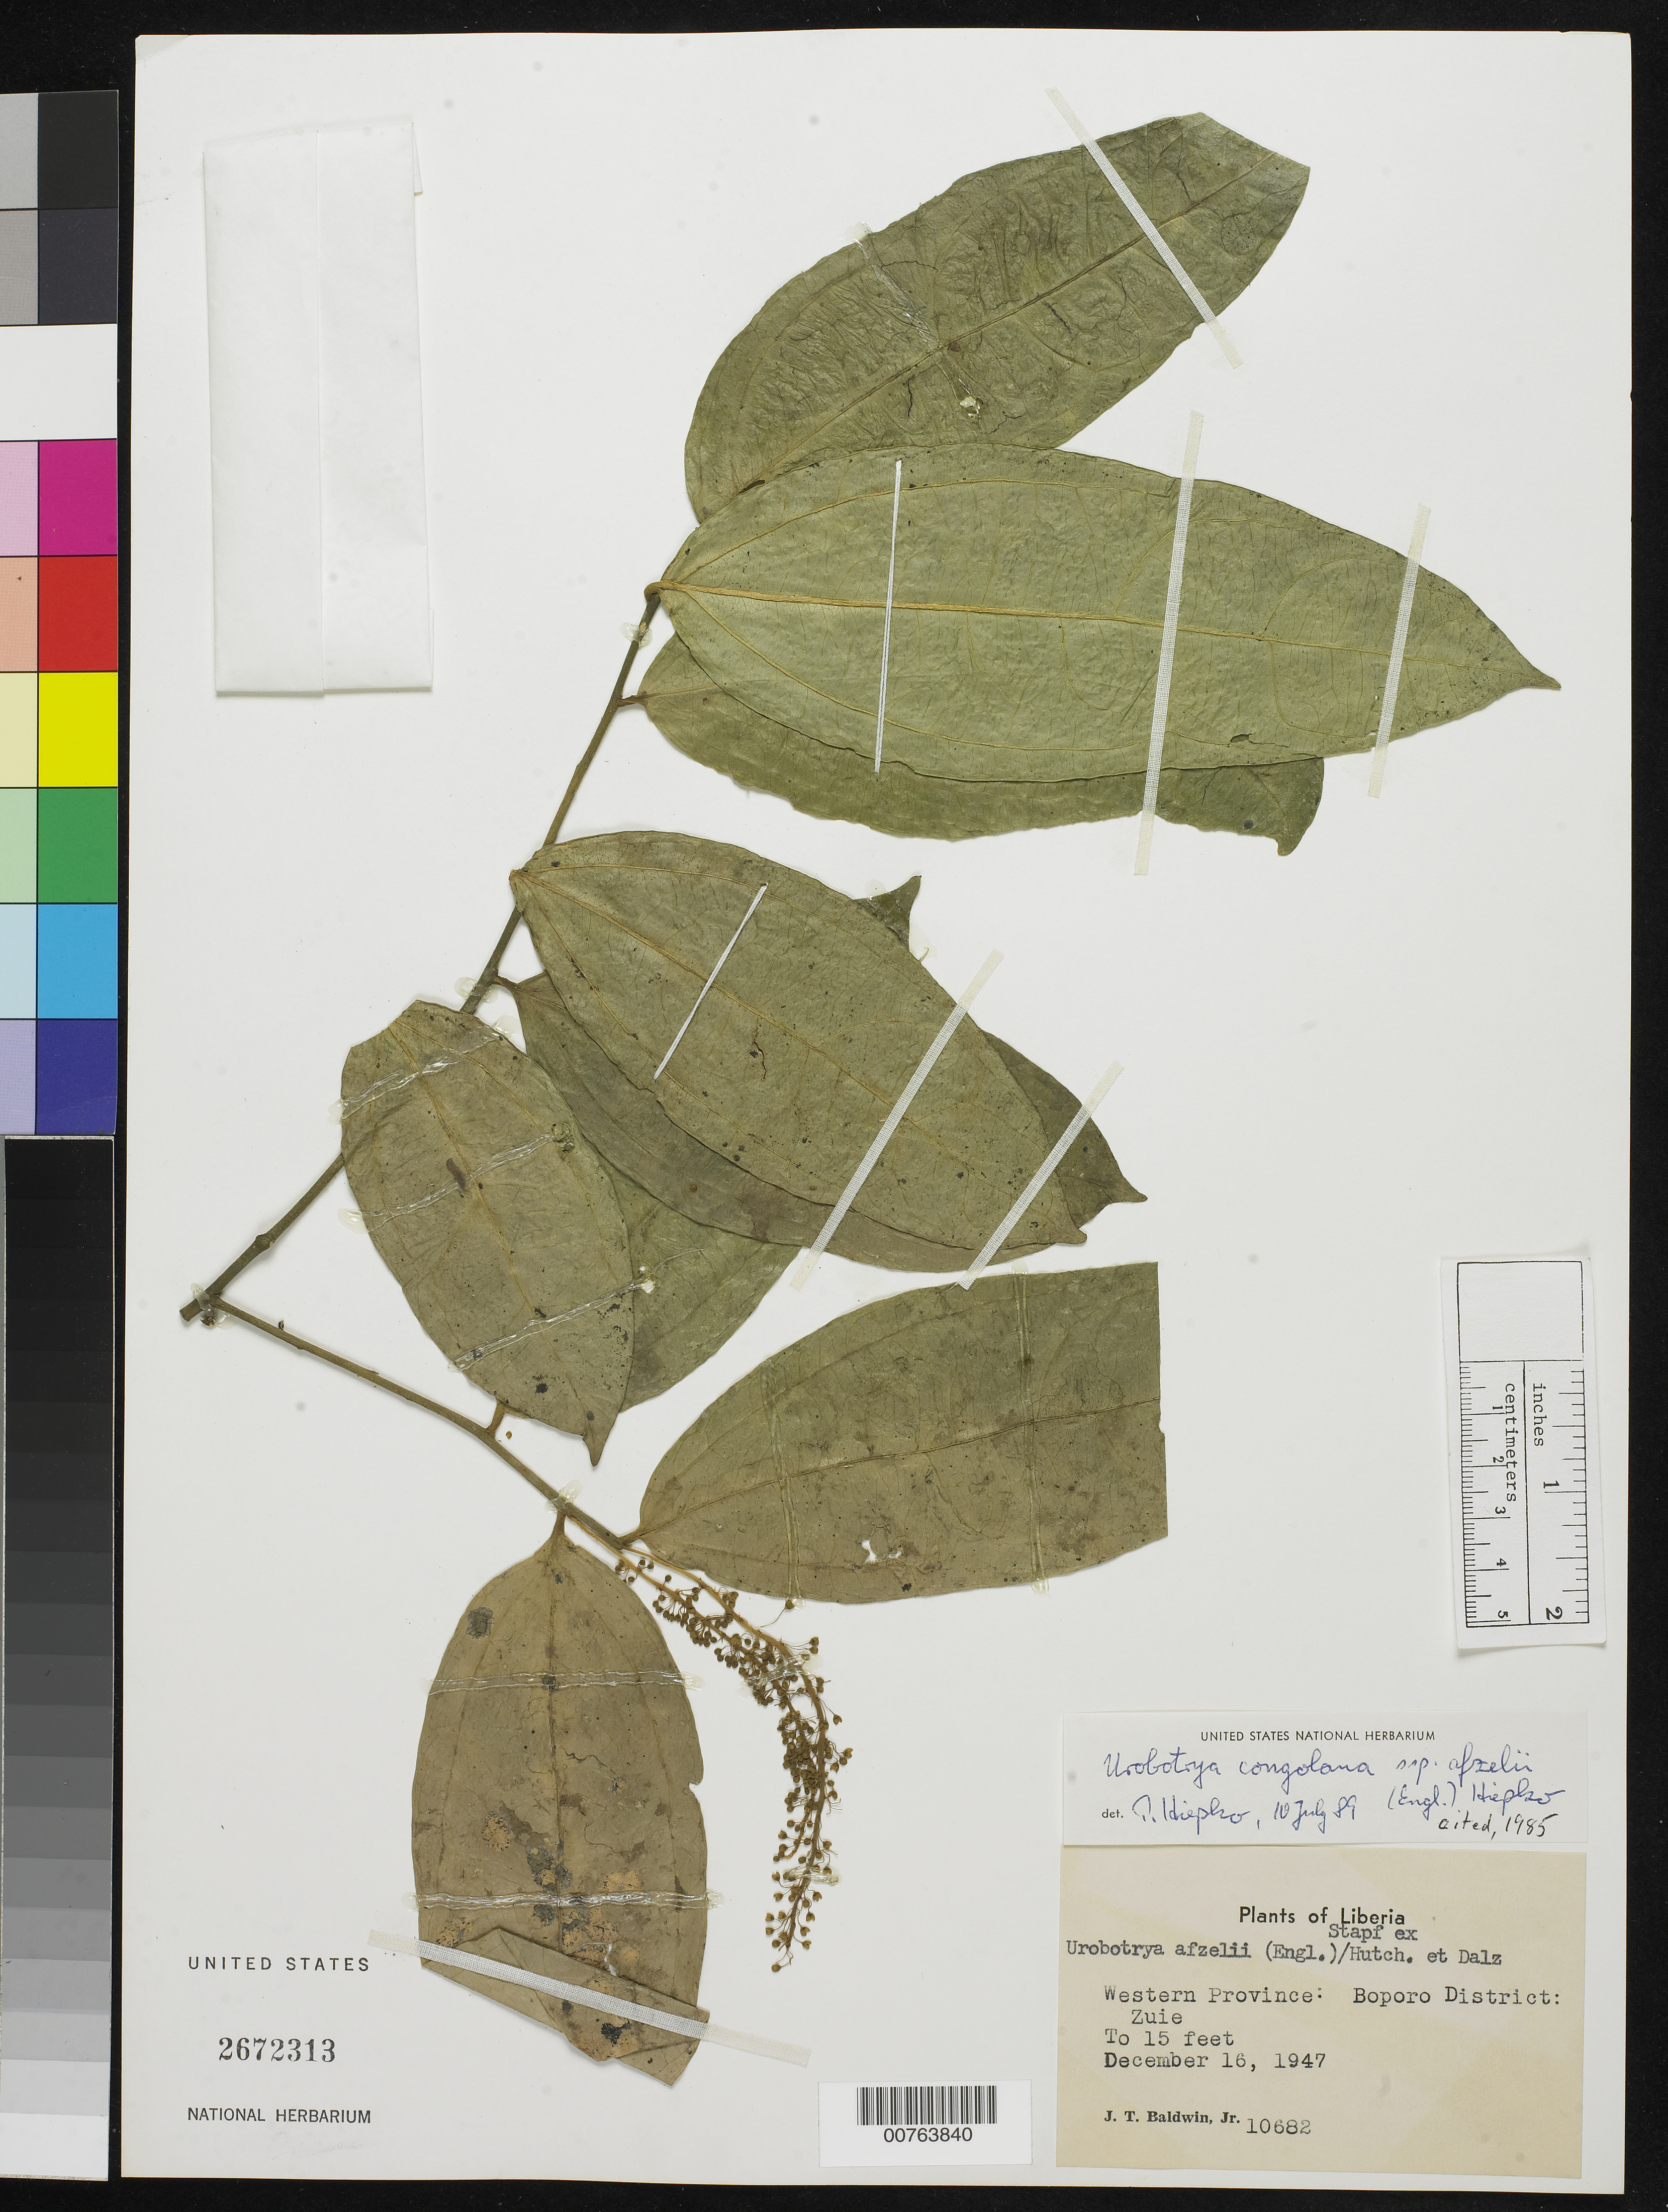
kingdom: Plantae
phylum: Tracheophyta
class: Magnoliopsida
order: Santalales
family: Opiliaceae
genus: Urobotrya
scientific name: Urobotrya congolana subsp. afzelii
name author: (Engl.) Hiepko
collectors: J. T. Baldwin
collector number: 10682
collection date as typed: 16 Dec 1947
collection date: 1947-12-16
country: Liberia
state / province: Gbarpolu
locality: Western Province: Boporo District, Zuie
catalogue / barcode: US 2672313